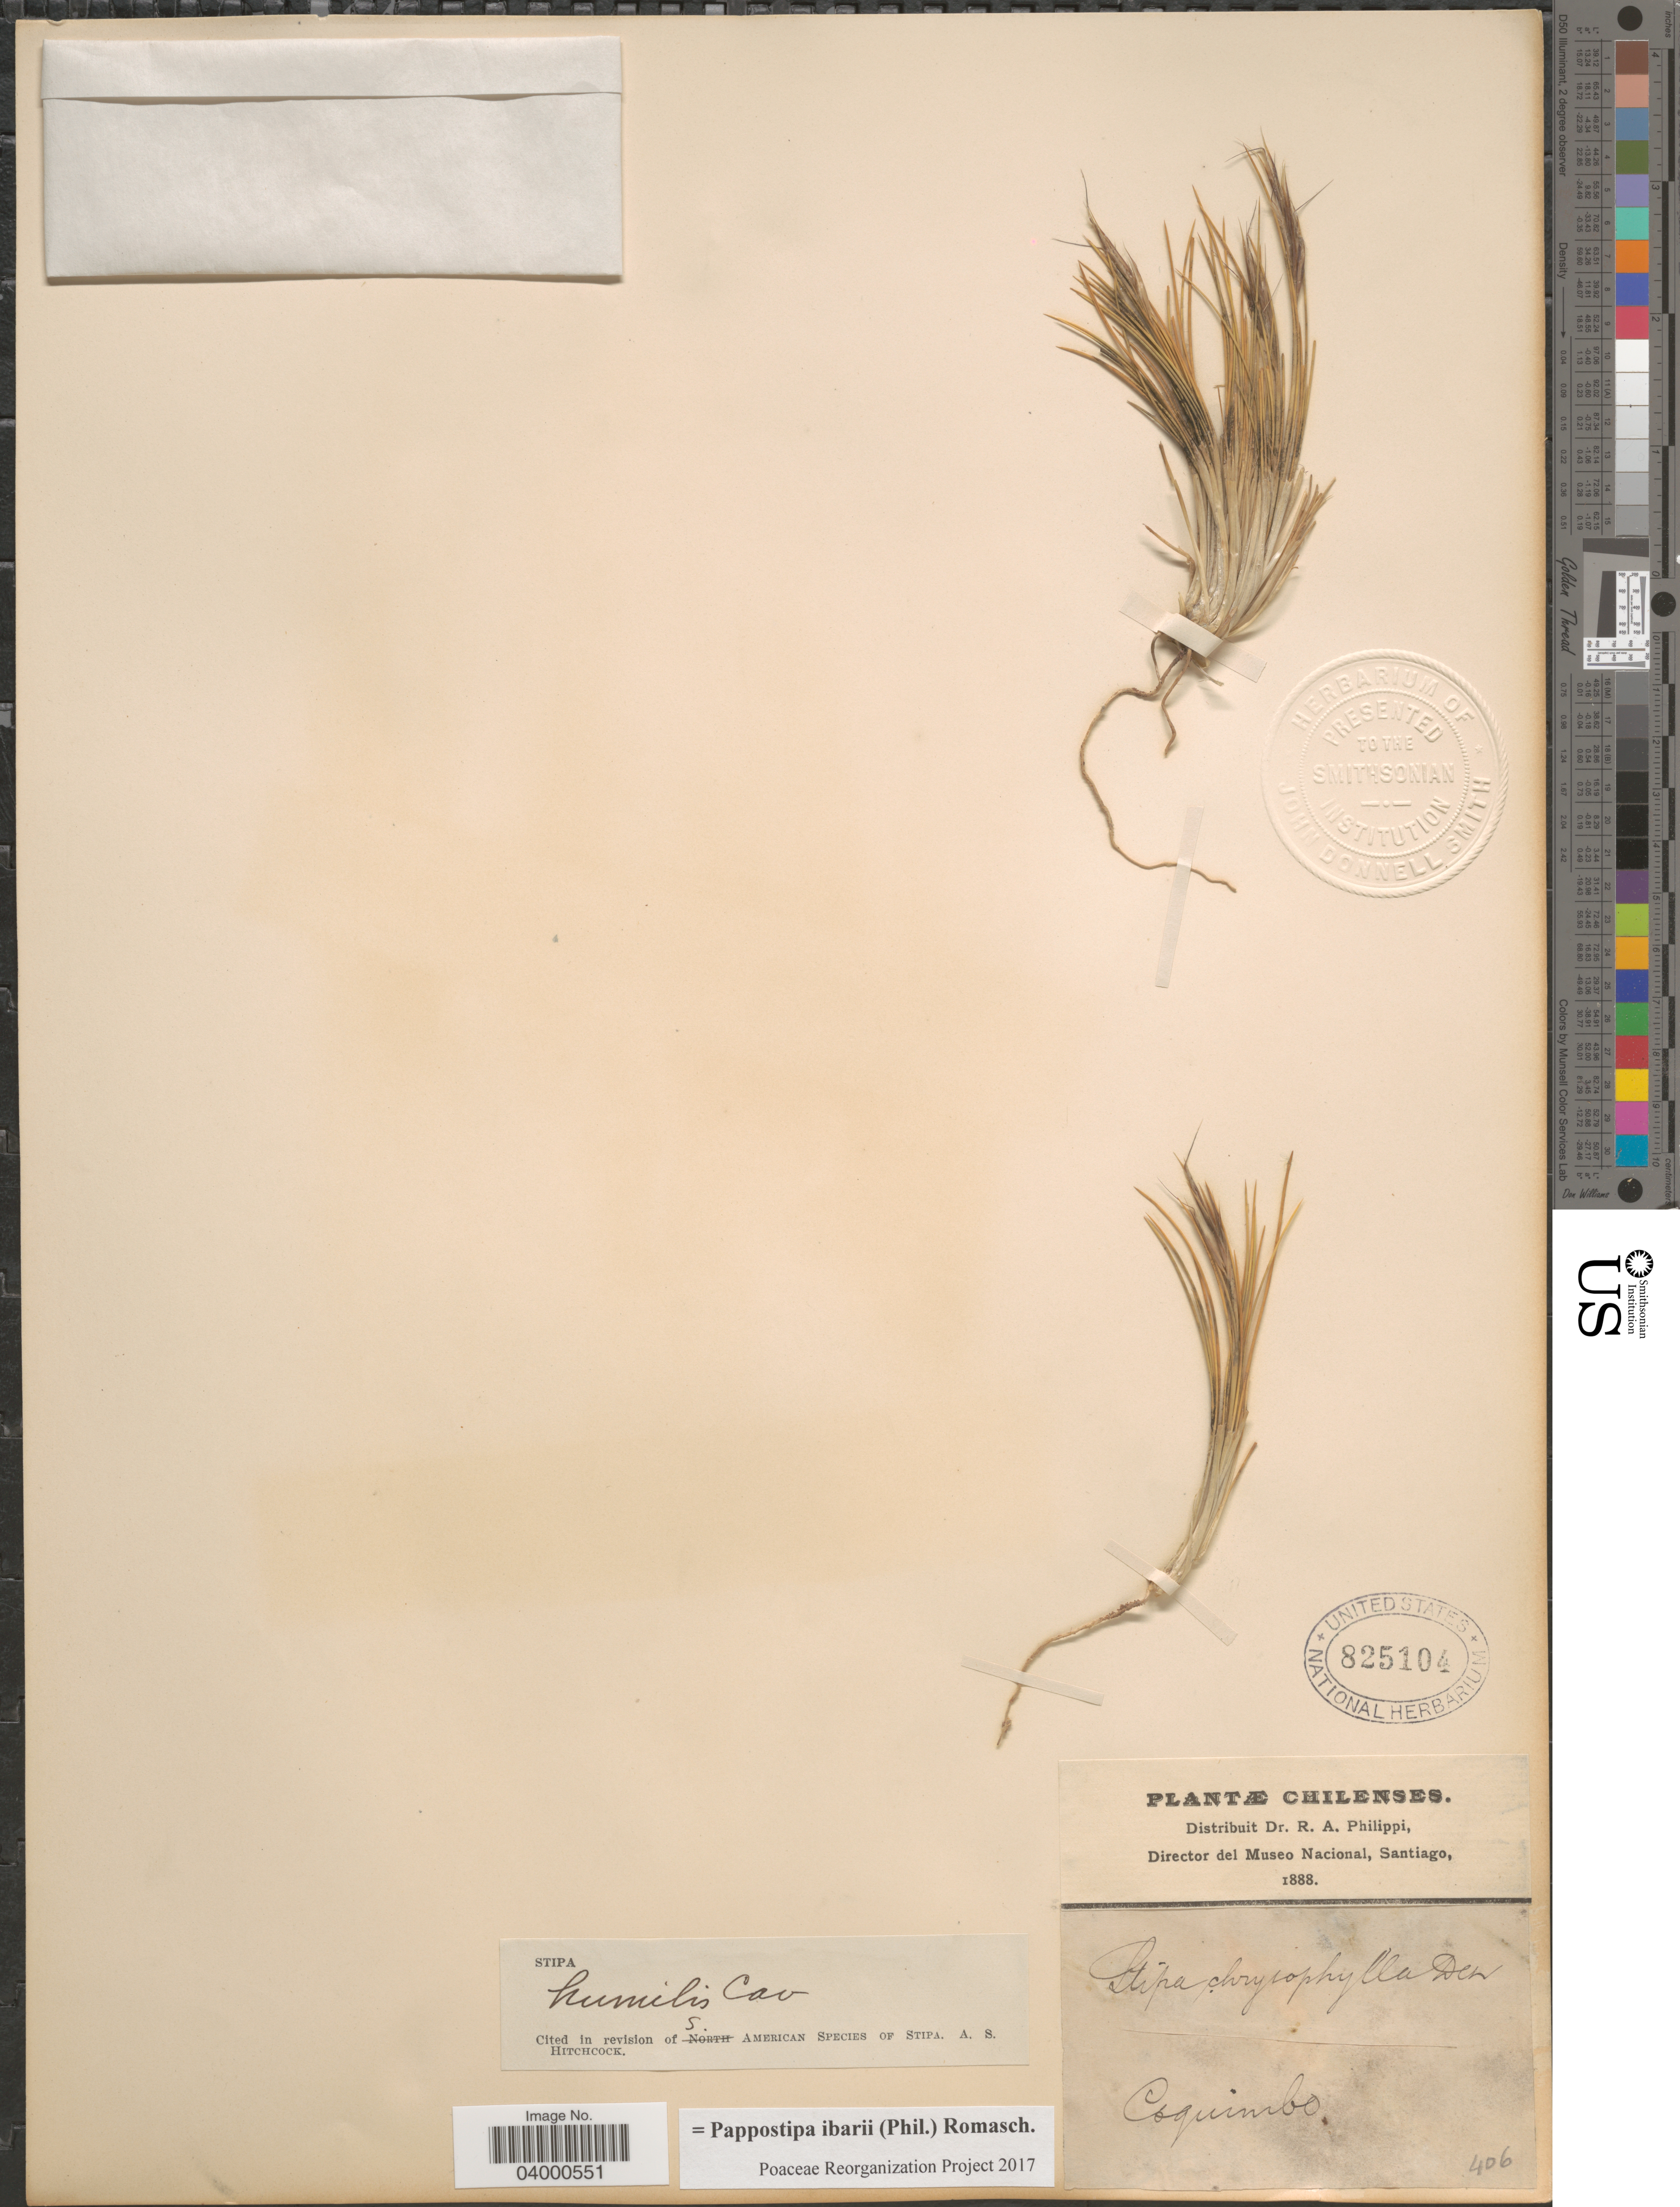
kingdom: Plantae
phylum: Tracheophyta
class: Liliopsida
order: Poales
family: Poaceae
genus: Pappostipa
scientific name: Pappostipa ibarii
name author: (Phil.) Romasch.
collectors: ex. herb. R.A. Philippi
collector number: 406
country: Chile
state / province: Coquimbo (IV)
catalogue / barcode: US 825104